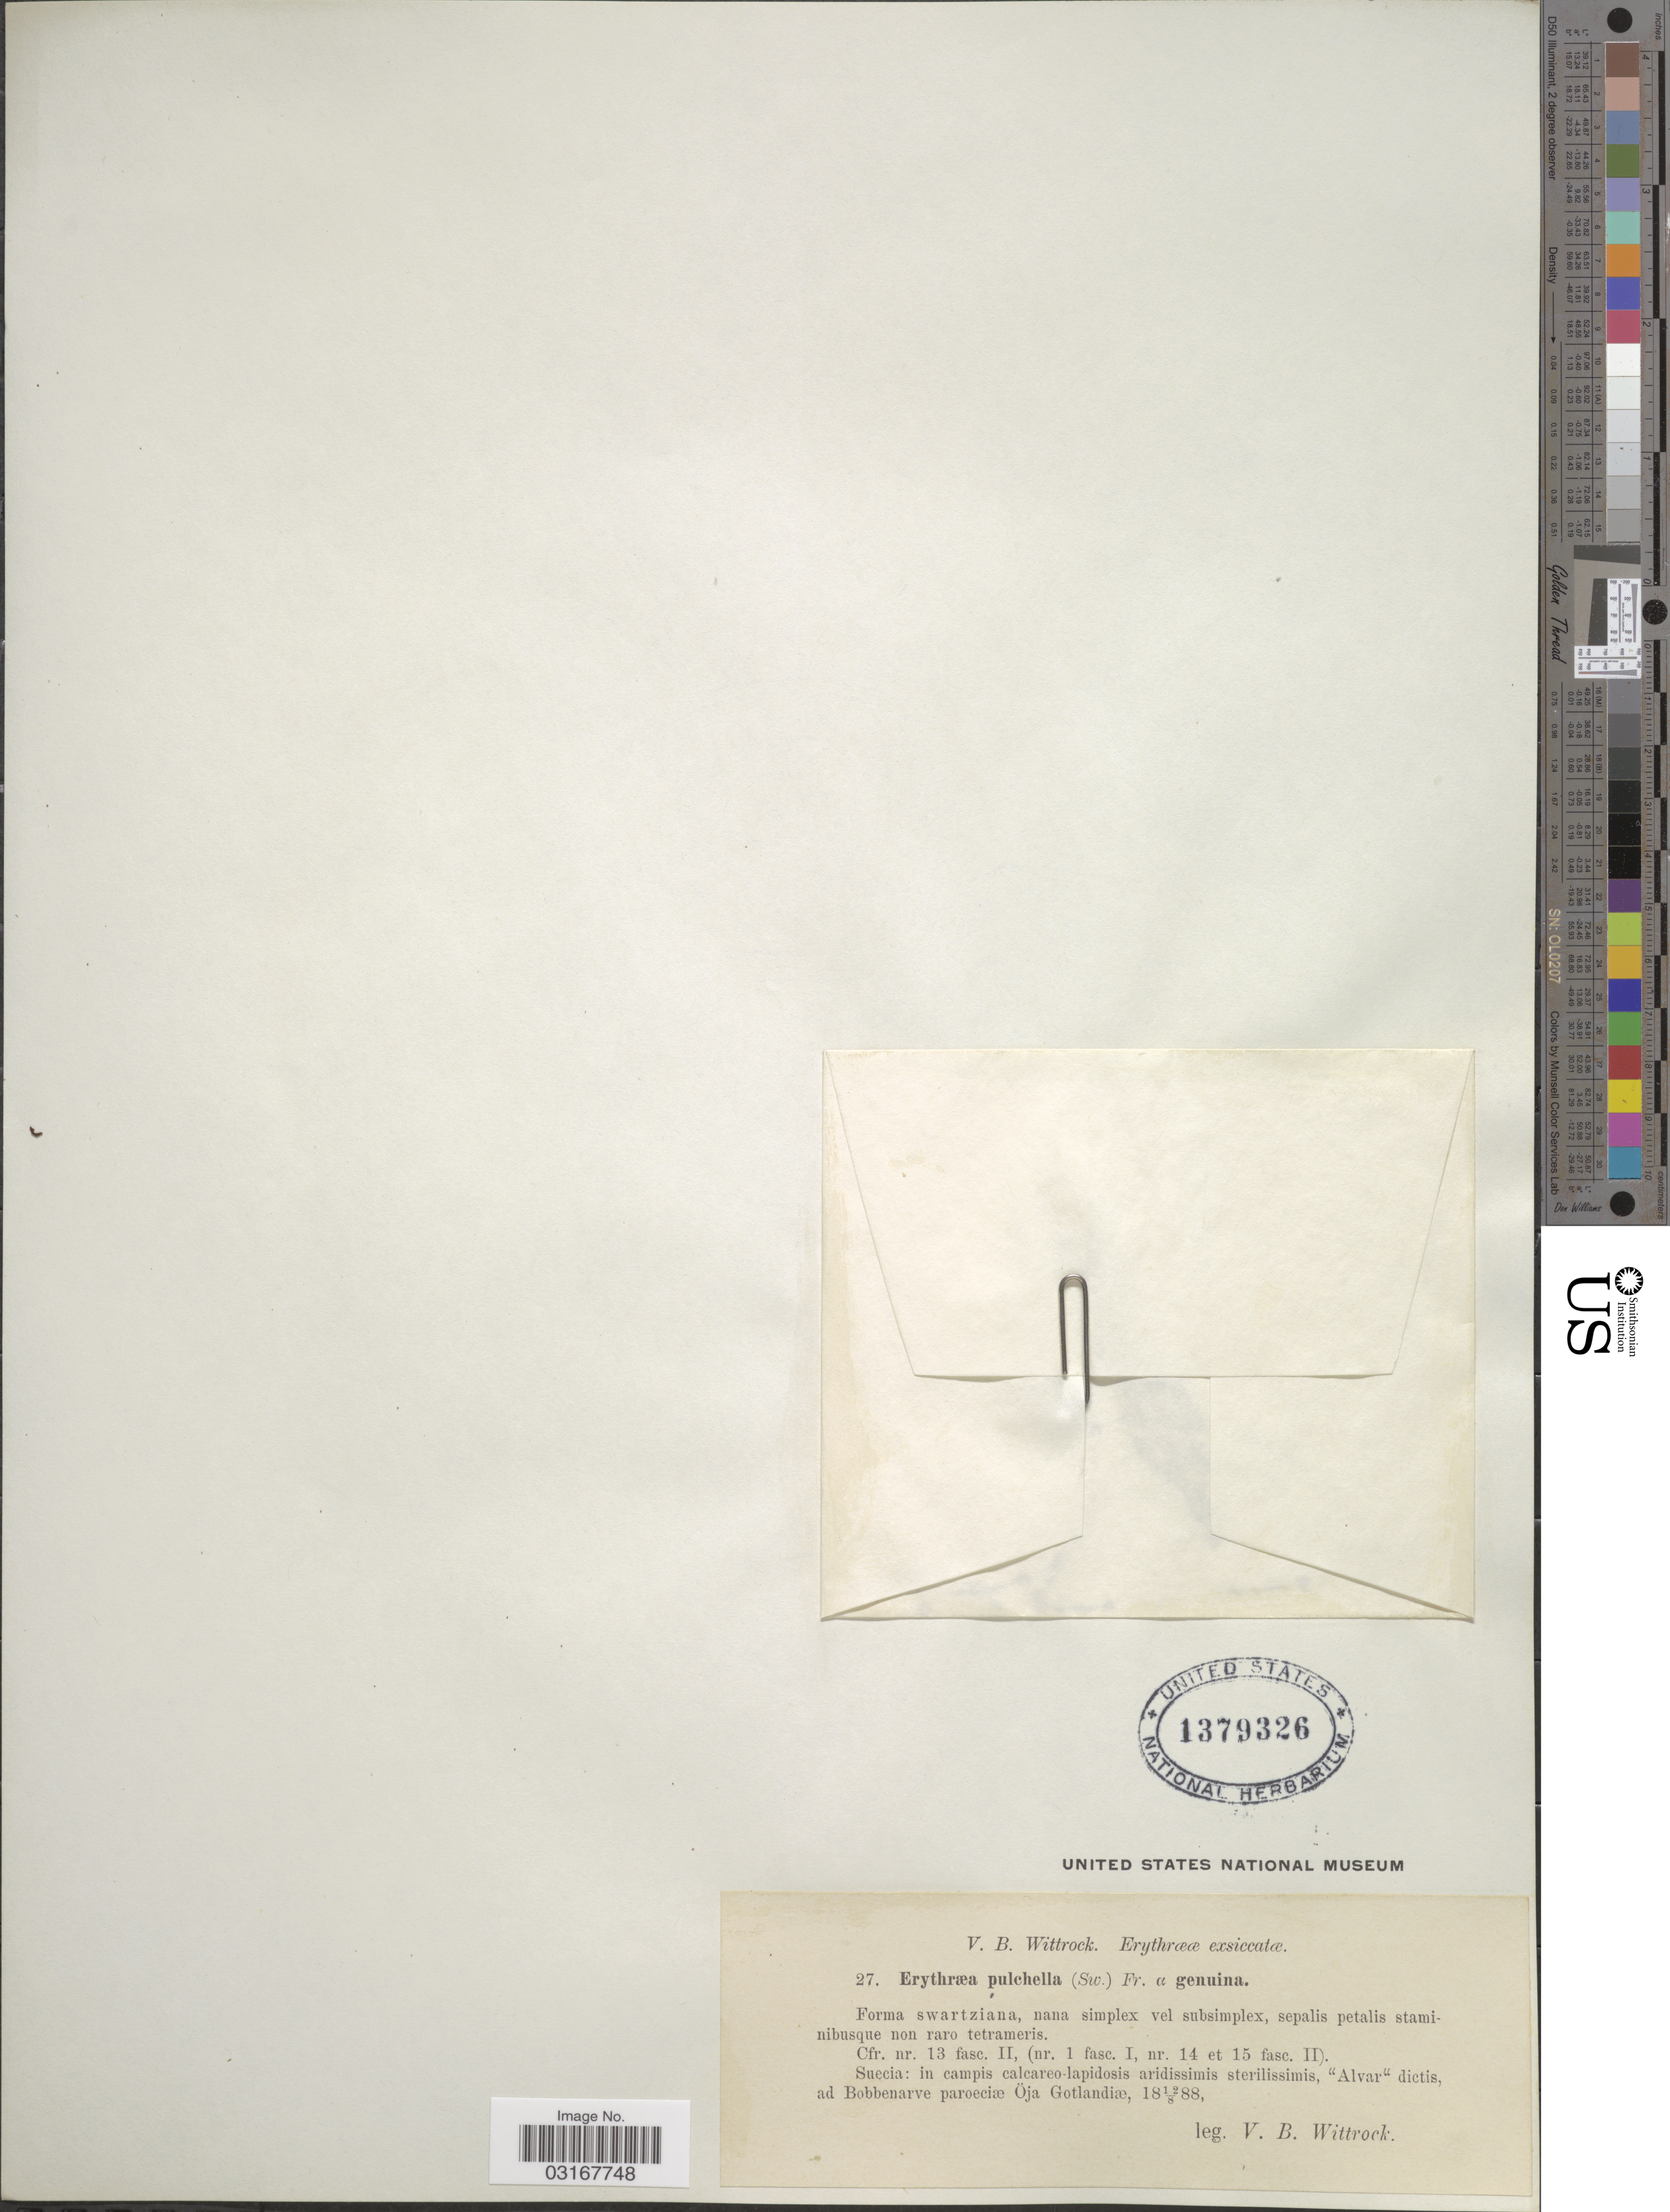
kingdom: Plantae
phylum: Tracheophyta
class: Magnoliopsida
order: Gentianales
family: Gentianaceae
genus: Centaurium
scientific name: Centaurium pulchellum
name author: (Sw.) Druce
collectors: V. Wittrock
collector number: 27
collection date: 1888-08-12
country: Sweden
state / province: Gotland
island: Gotland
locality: Suecia: in campis calcareo-lapidosis aridissimis sterilissimis, "Alvar" dictis, ad Bobbenarve paroeciæ Öja Gotlandiæ.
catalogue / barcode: US 1379326